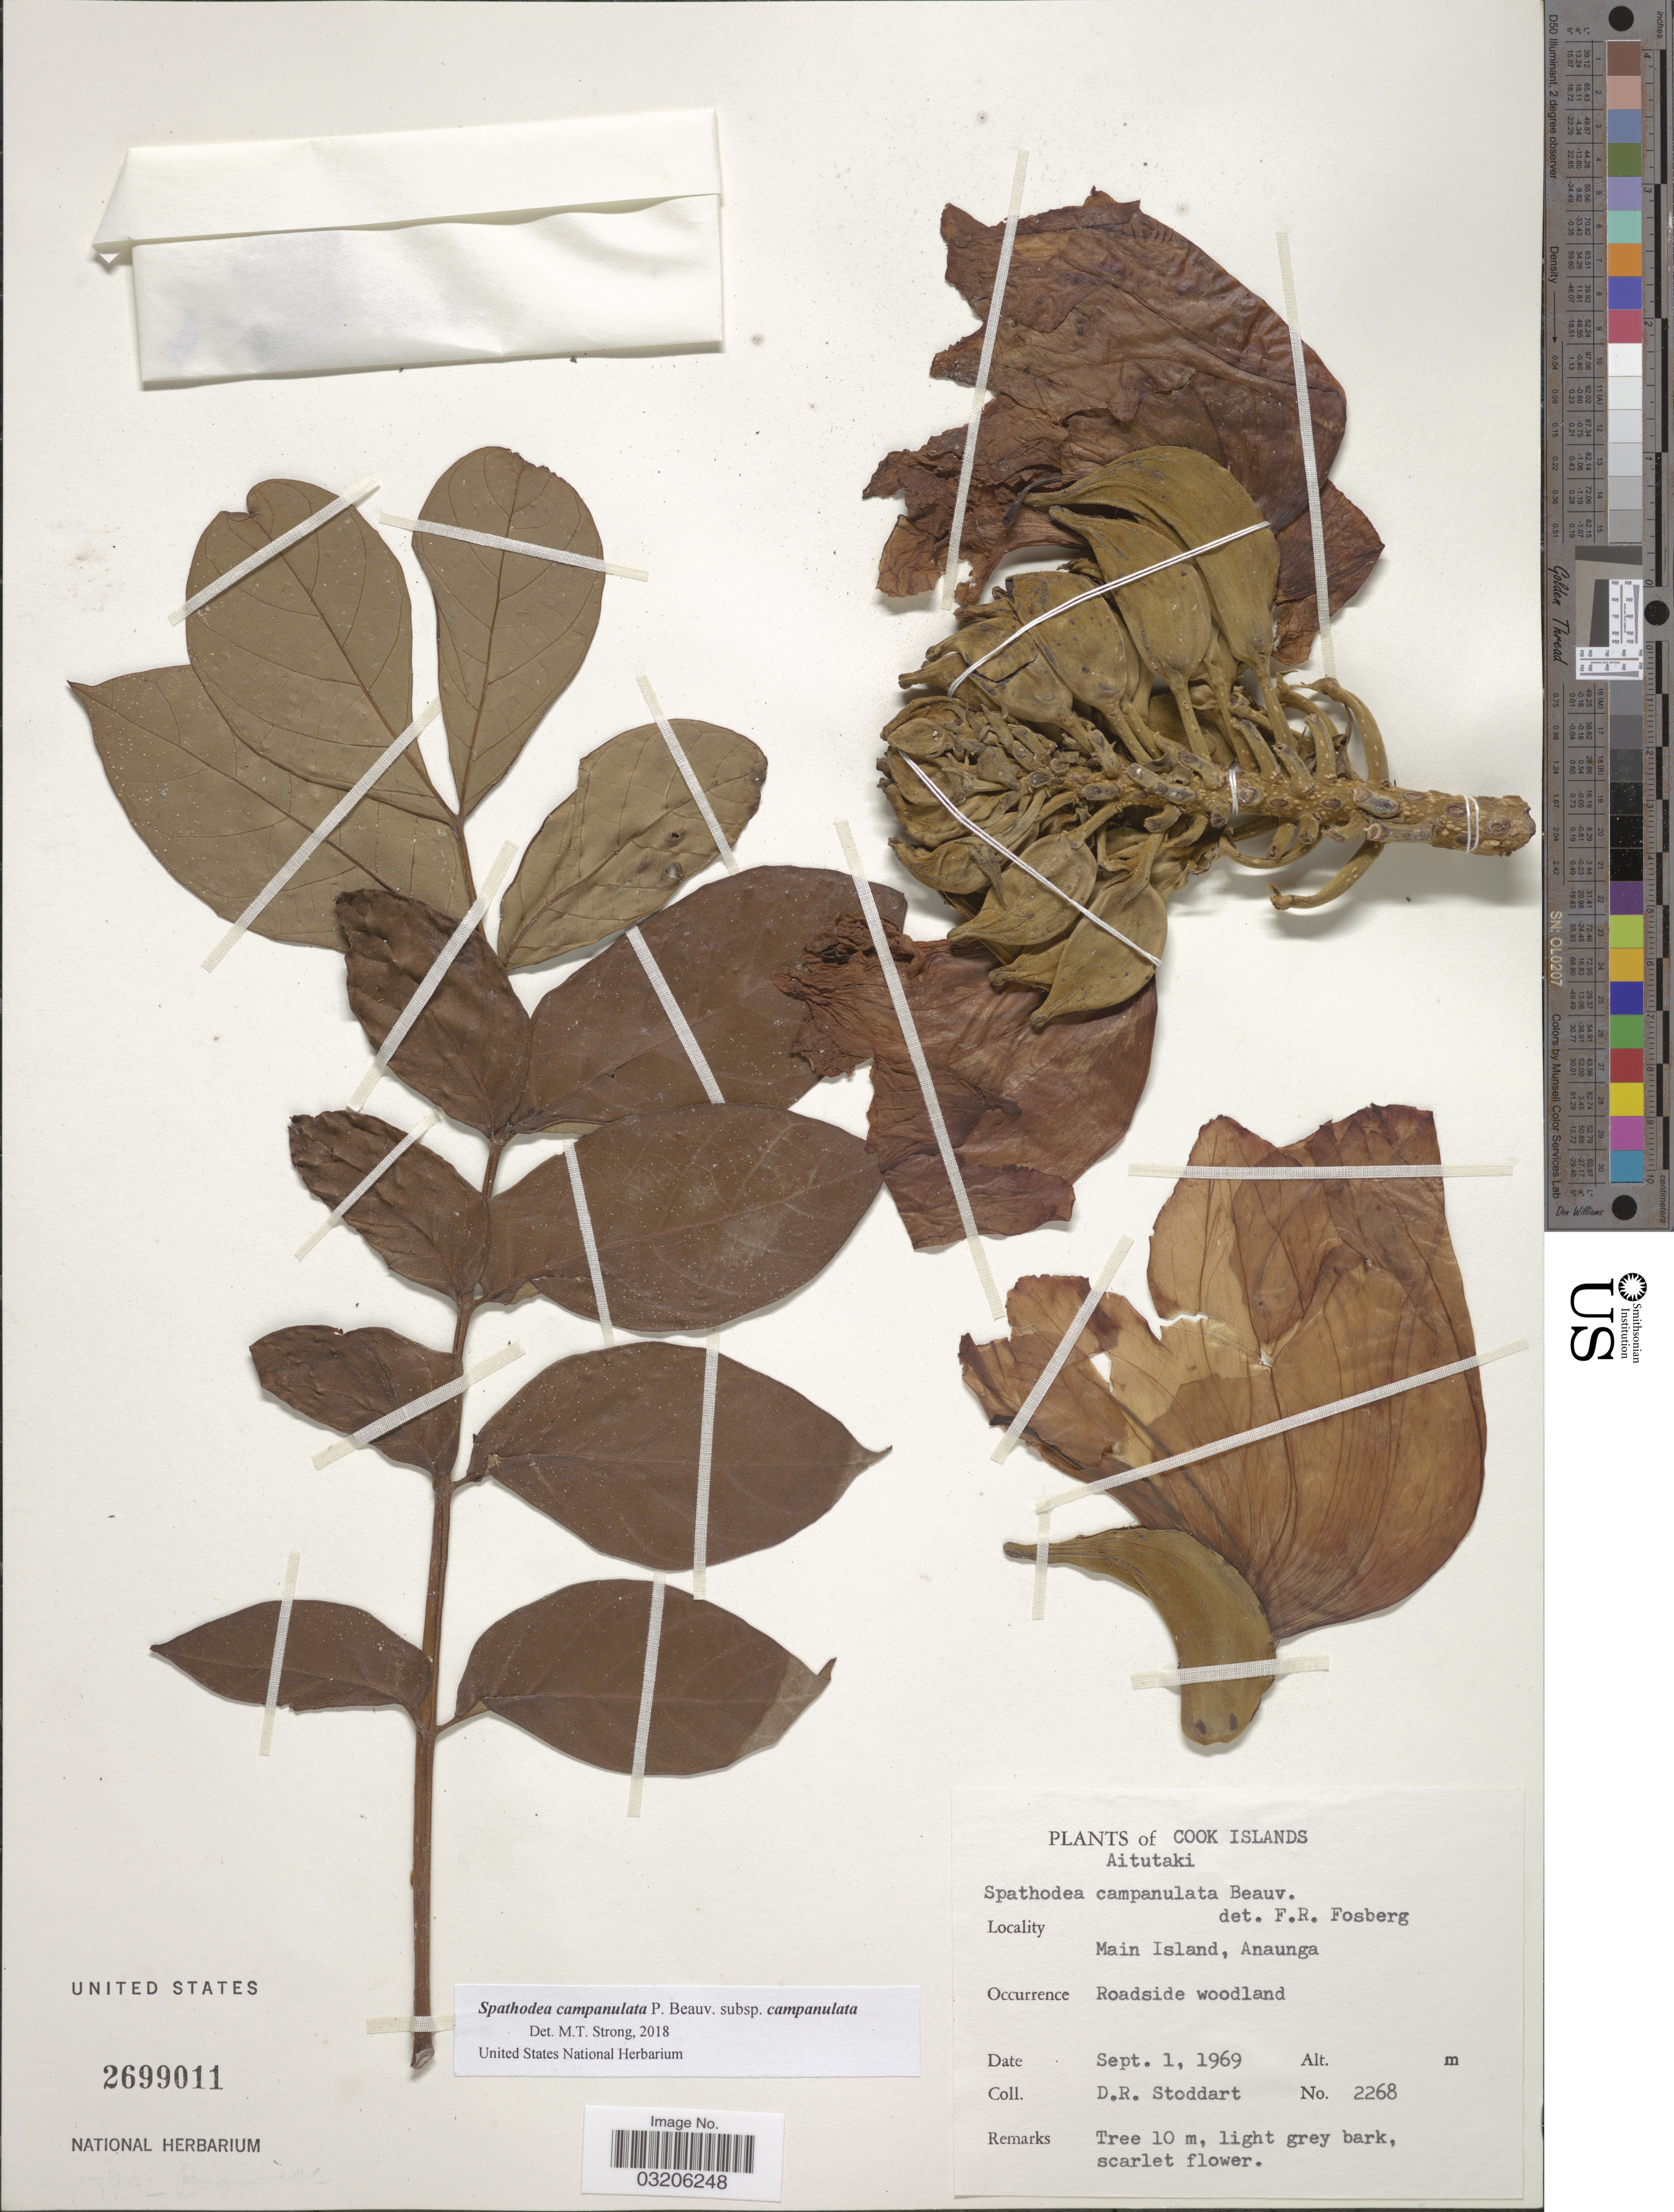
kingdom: Plantae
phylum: Tracheophyta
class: Magnoliopsida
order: Lamiales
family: Bignoniaceae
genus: Spathodea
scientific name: Spathodea campanulata subsp. campanulata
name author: P. Beauv.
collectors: D. R. Stoddart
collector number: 2268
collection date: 1969-09-01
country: Cook Islands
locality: Aitutaki. Main Island, Anaunga.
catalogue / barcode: US 2699011